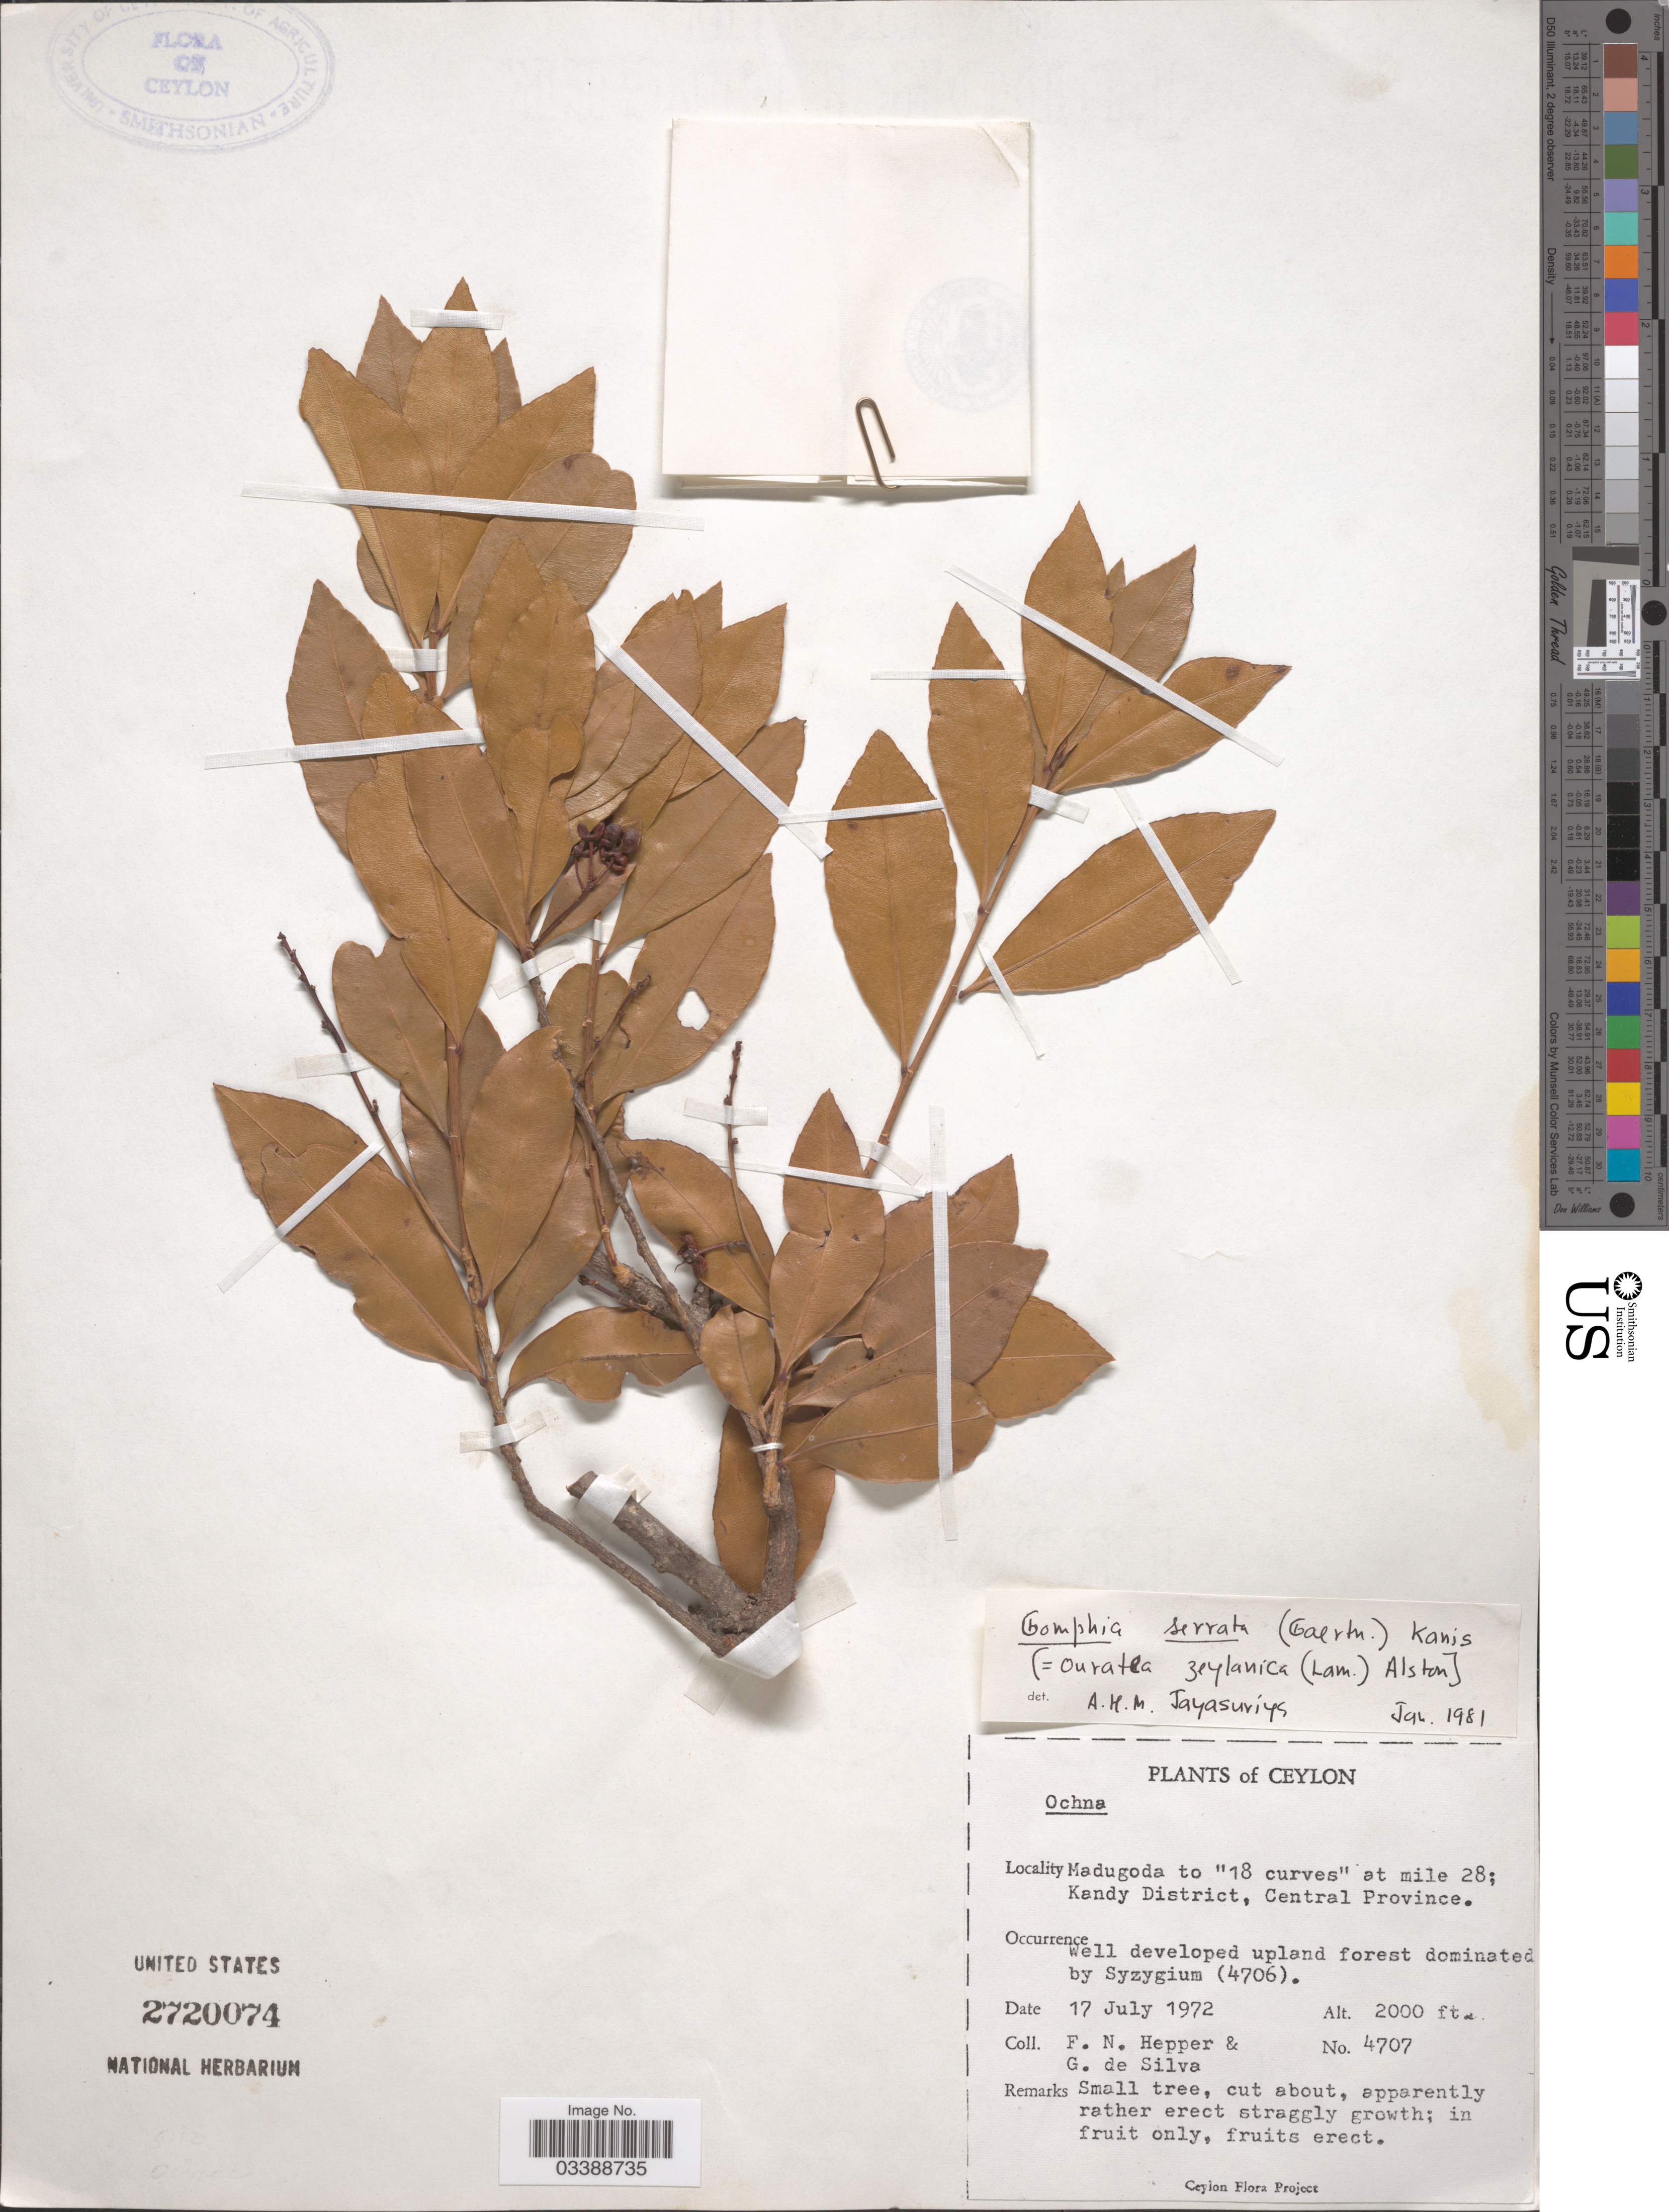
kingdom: Plantae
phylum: Tracheophyta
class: Magnoliopsida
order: Malpighiales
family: Ochnaceae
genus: Campylospermum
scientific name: Campylospermum serratum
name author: (Gaertn.) Bittrich & M.C.E. Amaral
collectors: F. Hepper & G. De Silva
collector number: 4707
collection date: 1972-07-17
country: Sri Lanka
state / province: Central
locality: Ceylon. Madugoda to "18 curves" at mile 28; Kandy District.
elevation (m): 610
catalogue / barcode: US 2720074